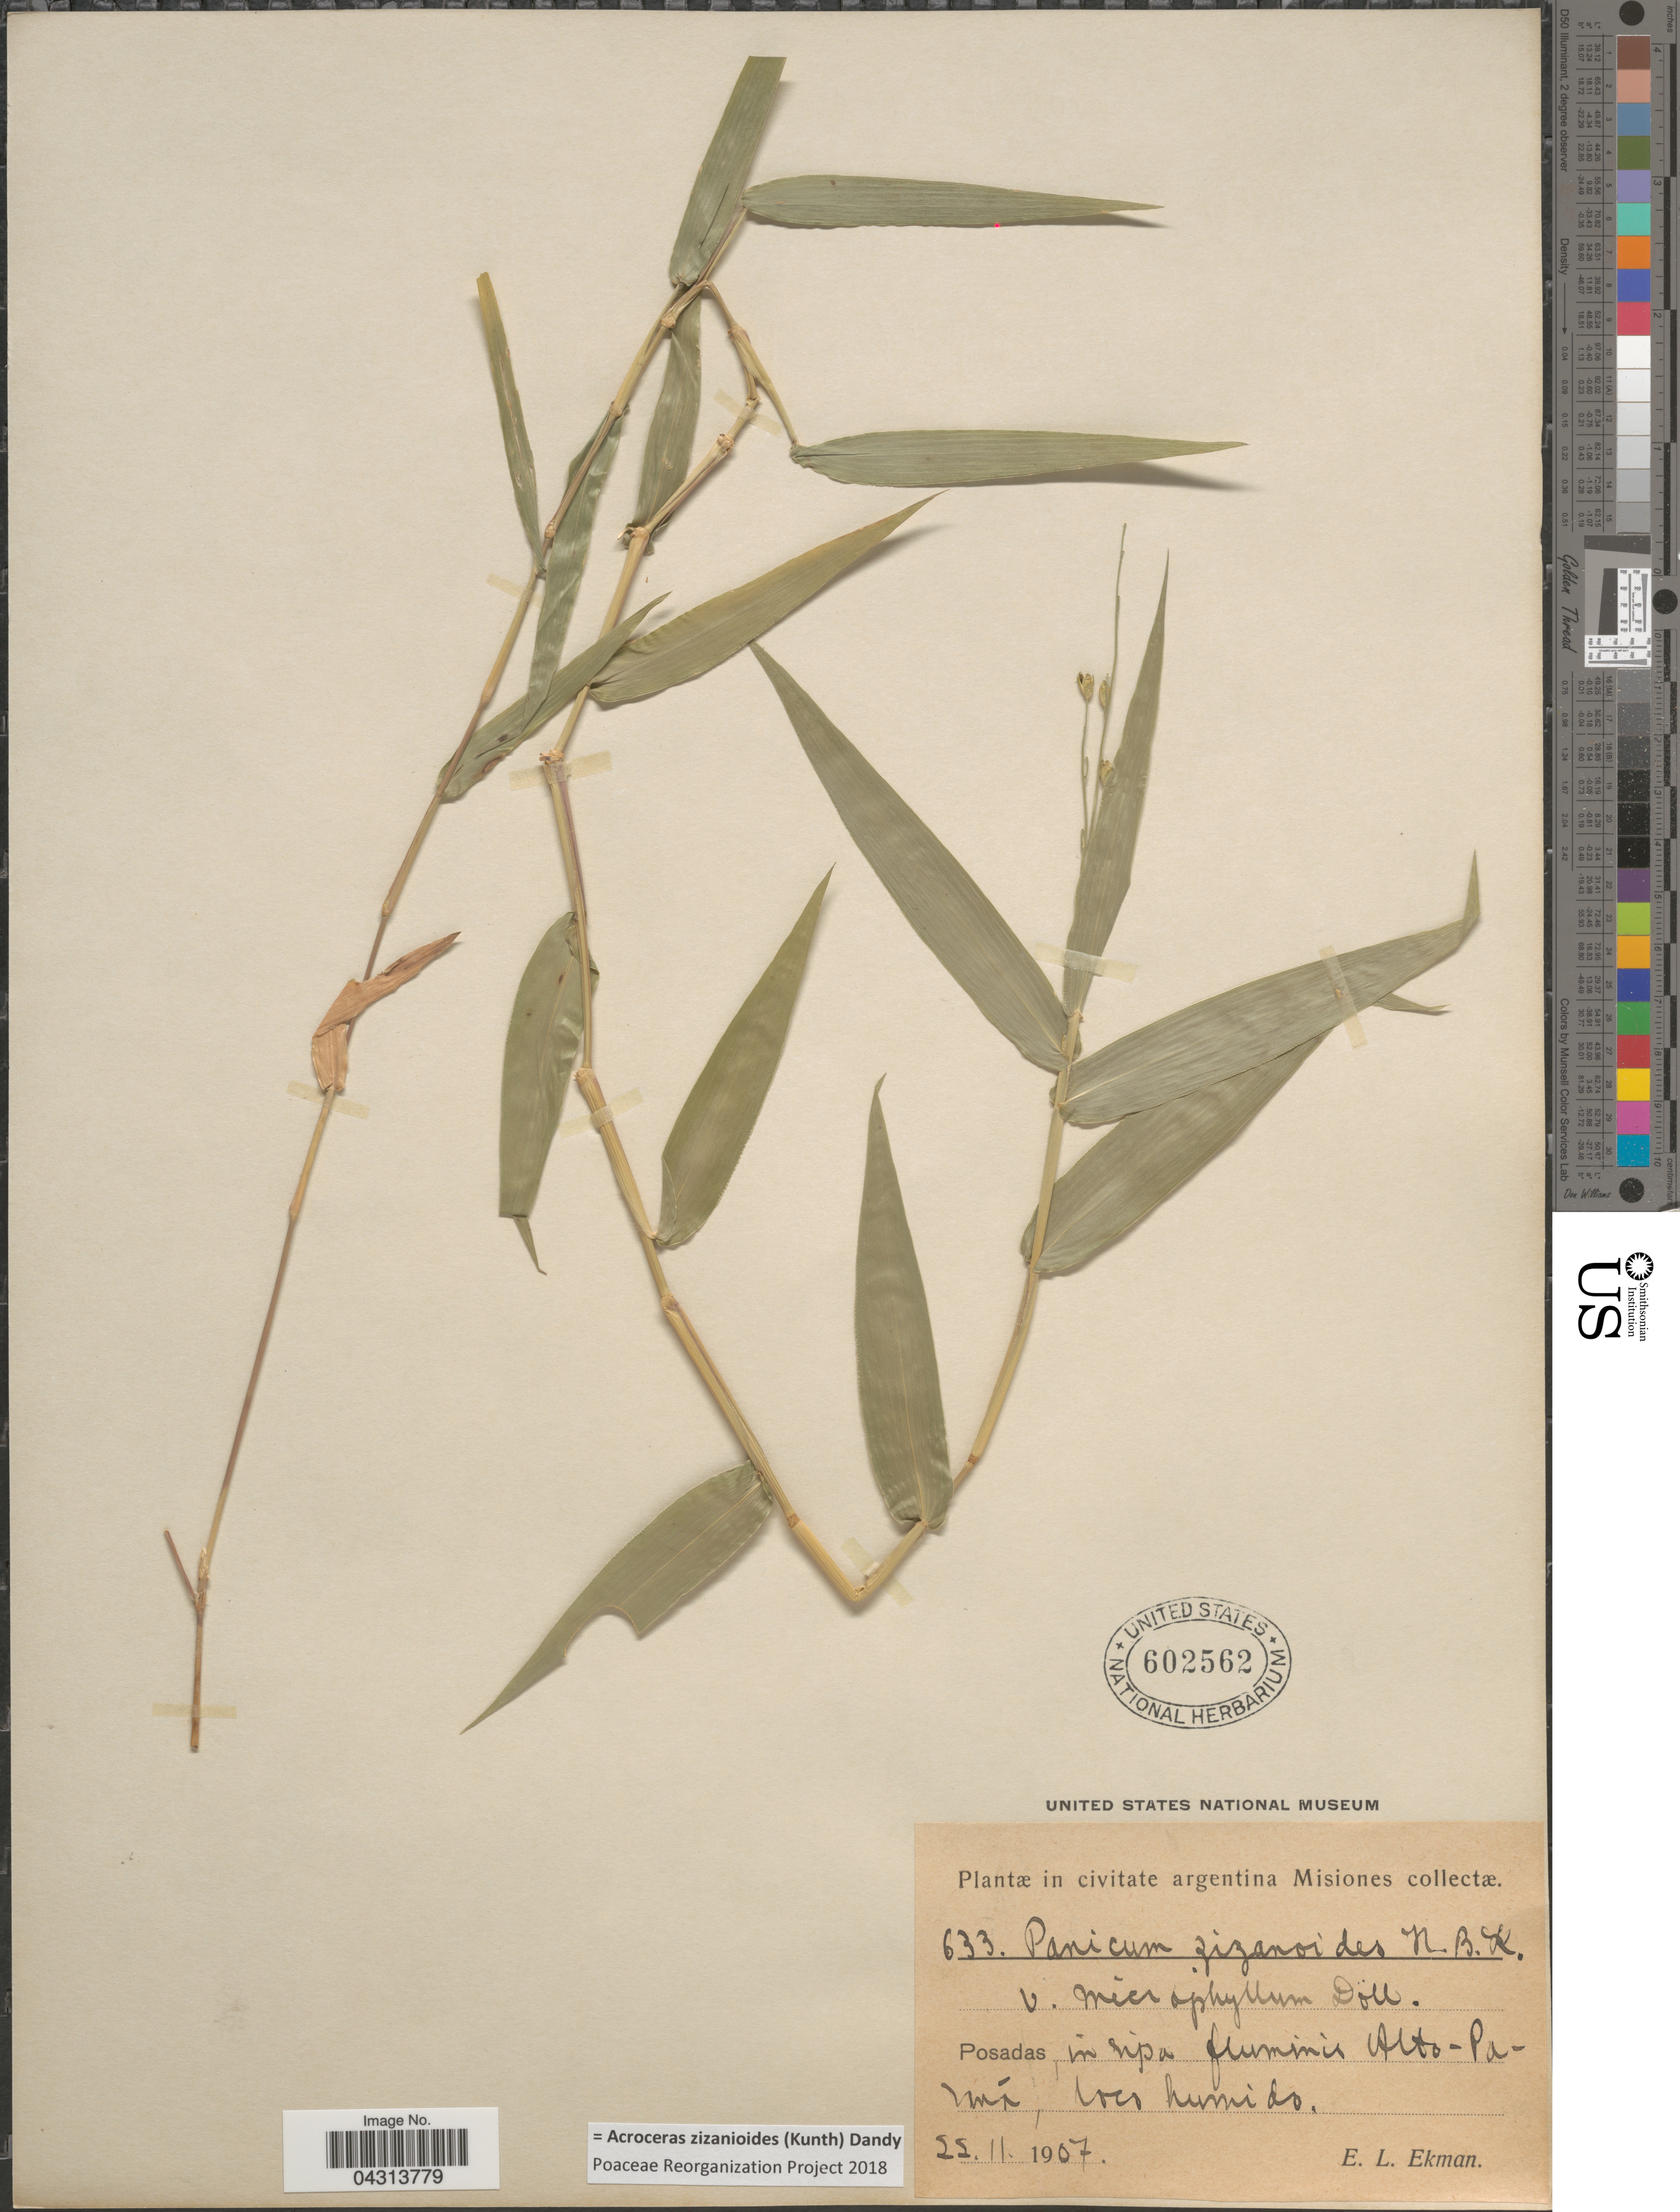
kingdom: Plantae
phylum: Tracheophyta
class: Liliopsida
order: Poales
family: Poaceae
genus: Acroceras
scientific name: Acroceras zizanioides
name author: (Kunth) Dandy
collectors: E. L. Ekman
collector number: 633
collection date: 1907-11-22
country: Argentina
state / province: Misiones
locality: Posadas, in ripa fluminis Alto-Parana.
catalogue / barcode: US 602562